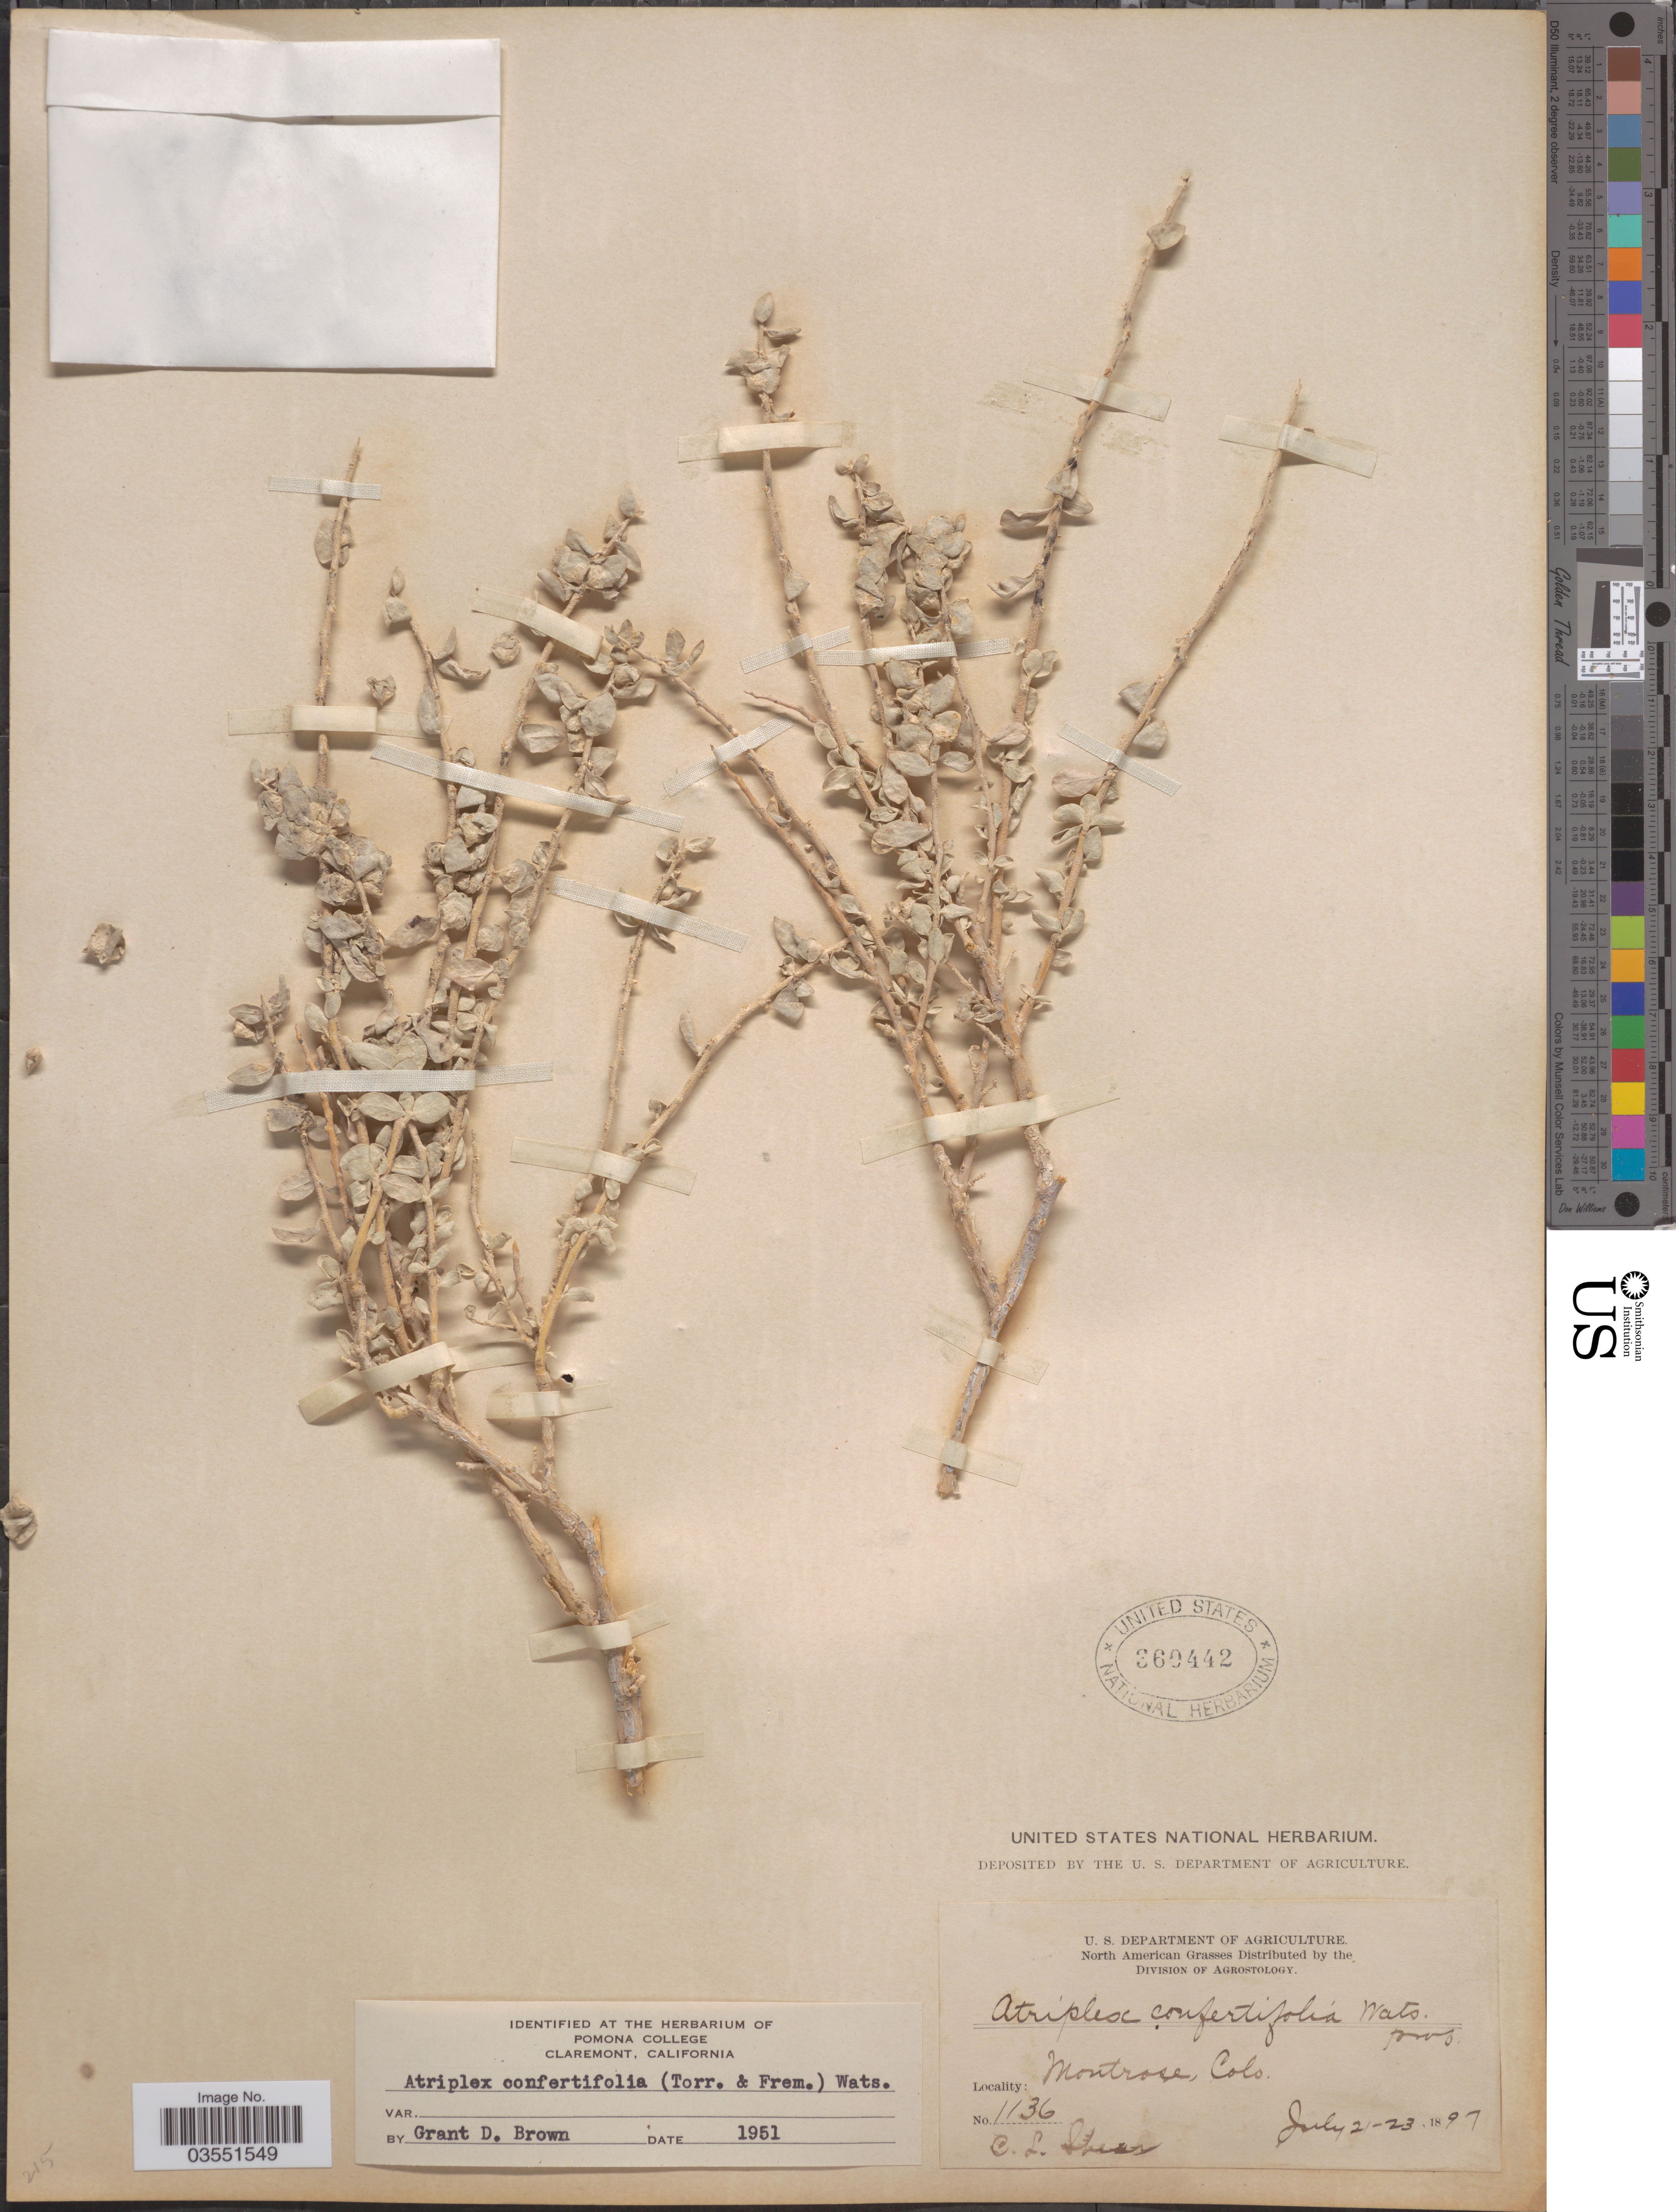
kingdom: Plantae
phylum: Tracheophyta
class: Magnoliopsida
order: Caryophyllales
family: Amaranthaceae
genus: Atriplex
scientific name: Atriplex confertifolia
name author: (Torr. & Frém.) S. Watson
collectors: C. L. Shear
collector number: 1136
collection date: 1897-07-21/1897-07-23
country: United States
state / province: Colorado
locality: Montrose.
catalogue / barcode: US 360442